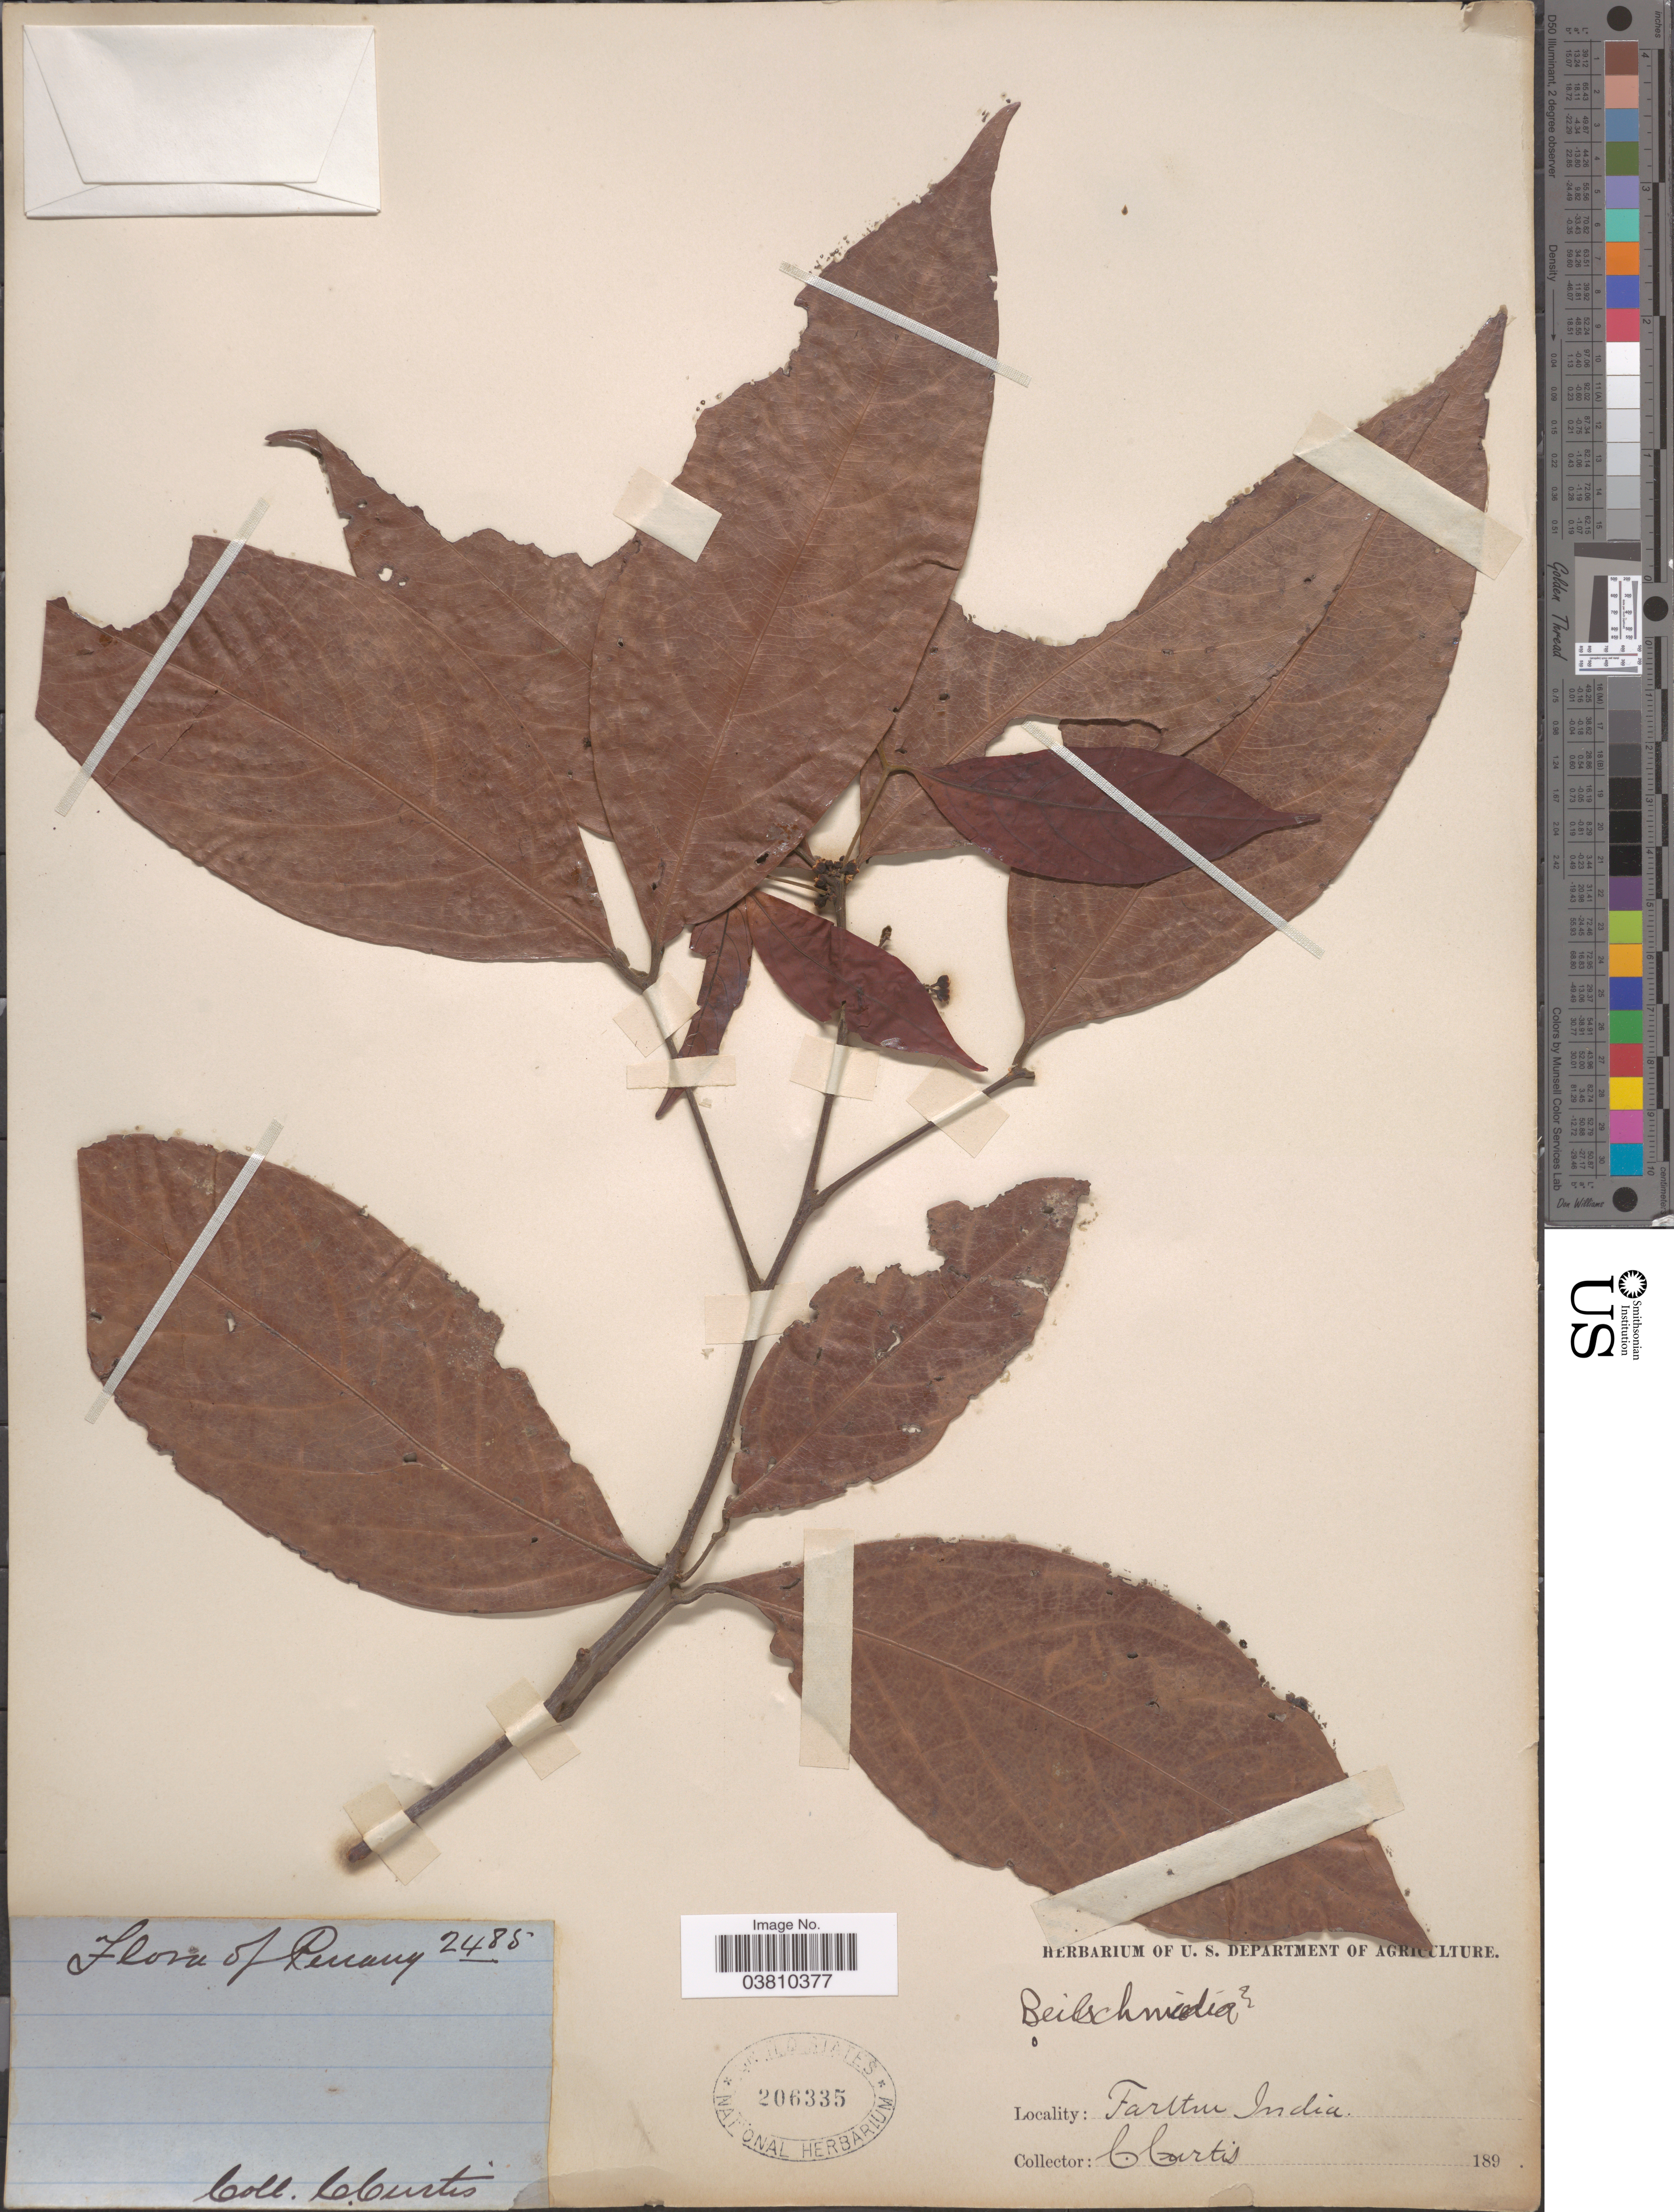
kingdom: Plantae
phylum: Tracheophyta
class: Magnoliopsida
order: Laurales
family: Lauraceae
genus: Beilschmiedia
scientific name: Beilschmiedia sp.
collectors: C. Curtis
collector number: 2485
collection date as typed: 189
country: Malaysia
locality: Farther India. Penang.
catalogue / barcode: US 206335